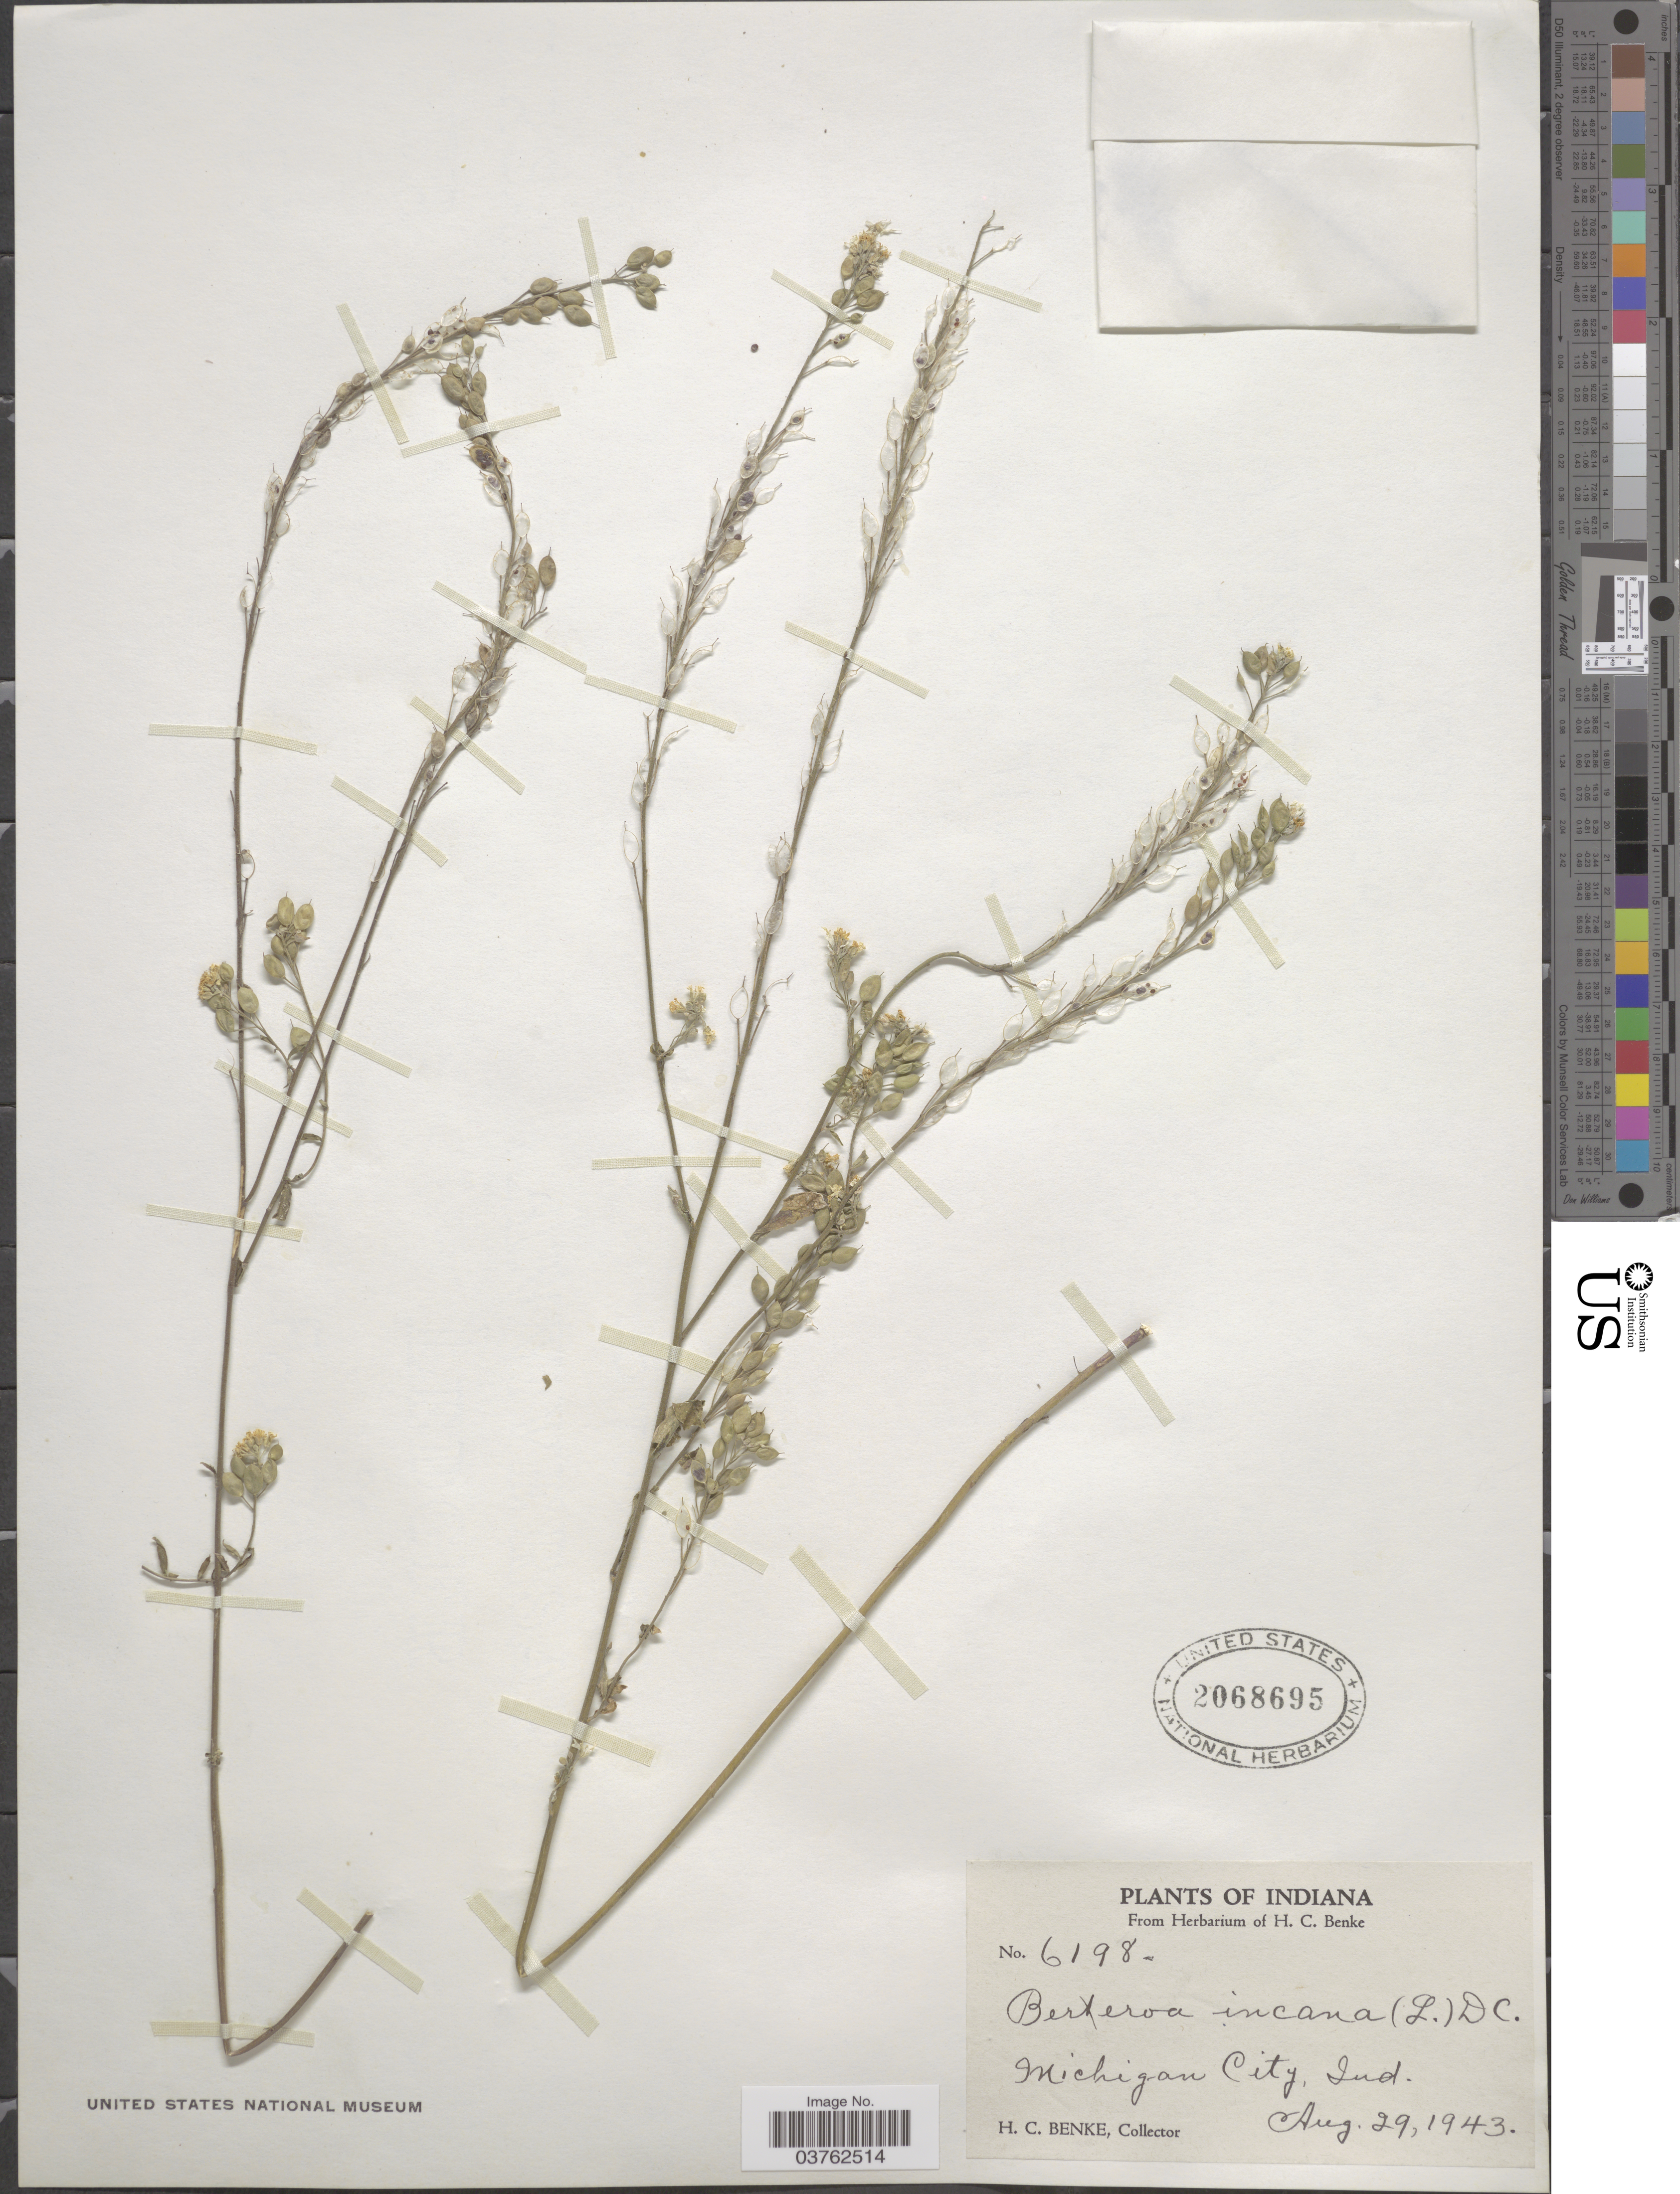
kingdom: Plantae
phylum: Tracheophyta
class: Magnoliopsida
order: Brassicales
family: Brassicaceae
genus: Berteroa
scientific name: Berteroa incana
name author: (L.) DC.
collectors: H. Benke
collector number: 6198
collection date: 1943-08-29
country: United States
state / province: Indiana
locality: Michigan City.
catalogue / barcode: US 2068695